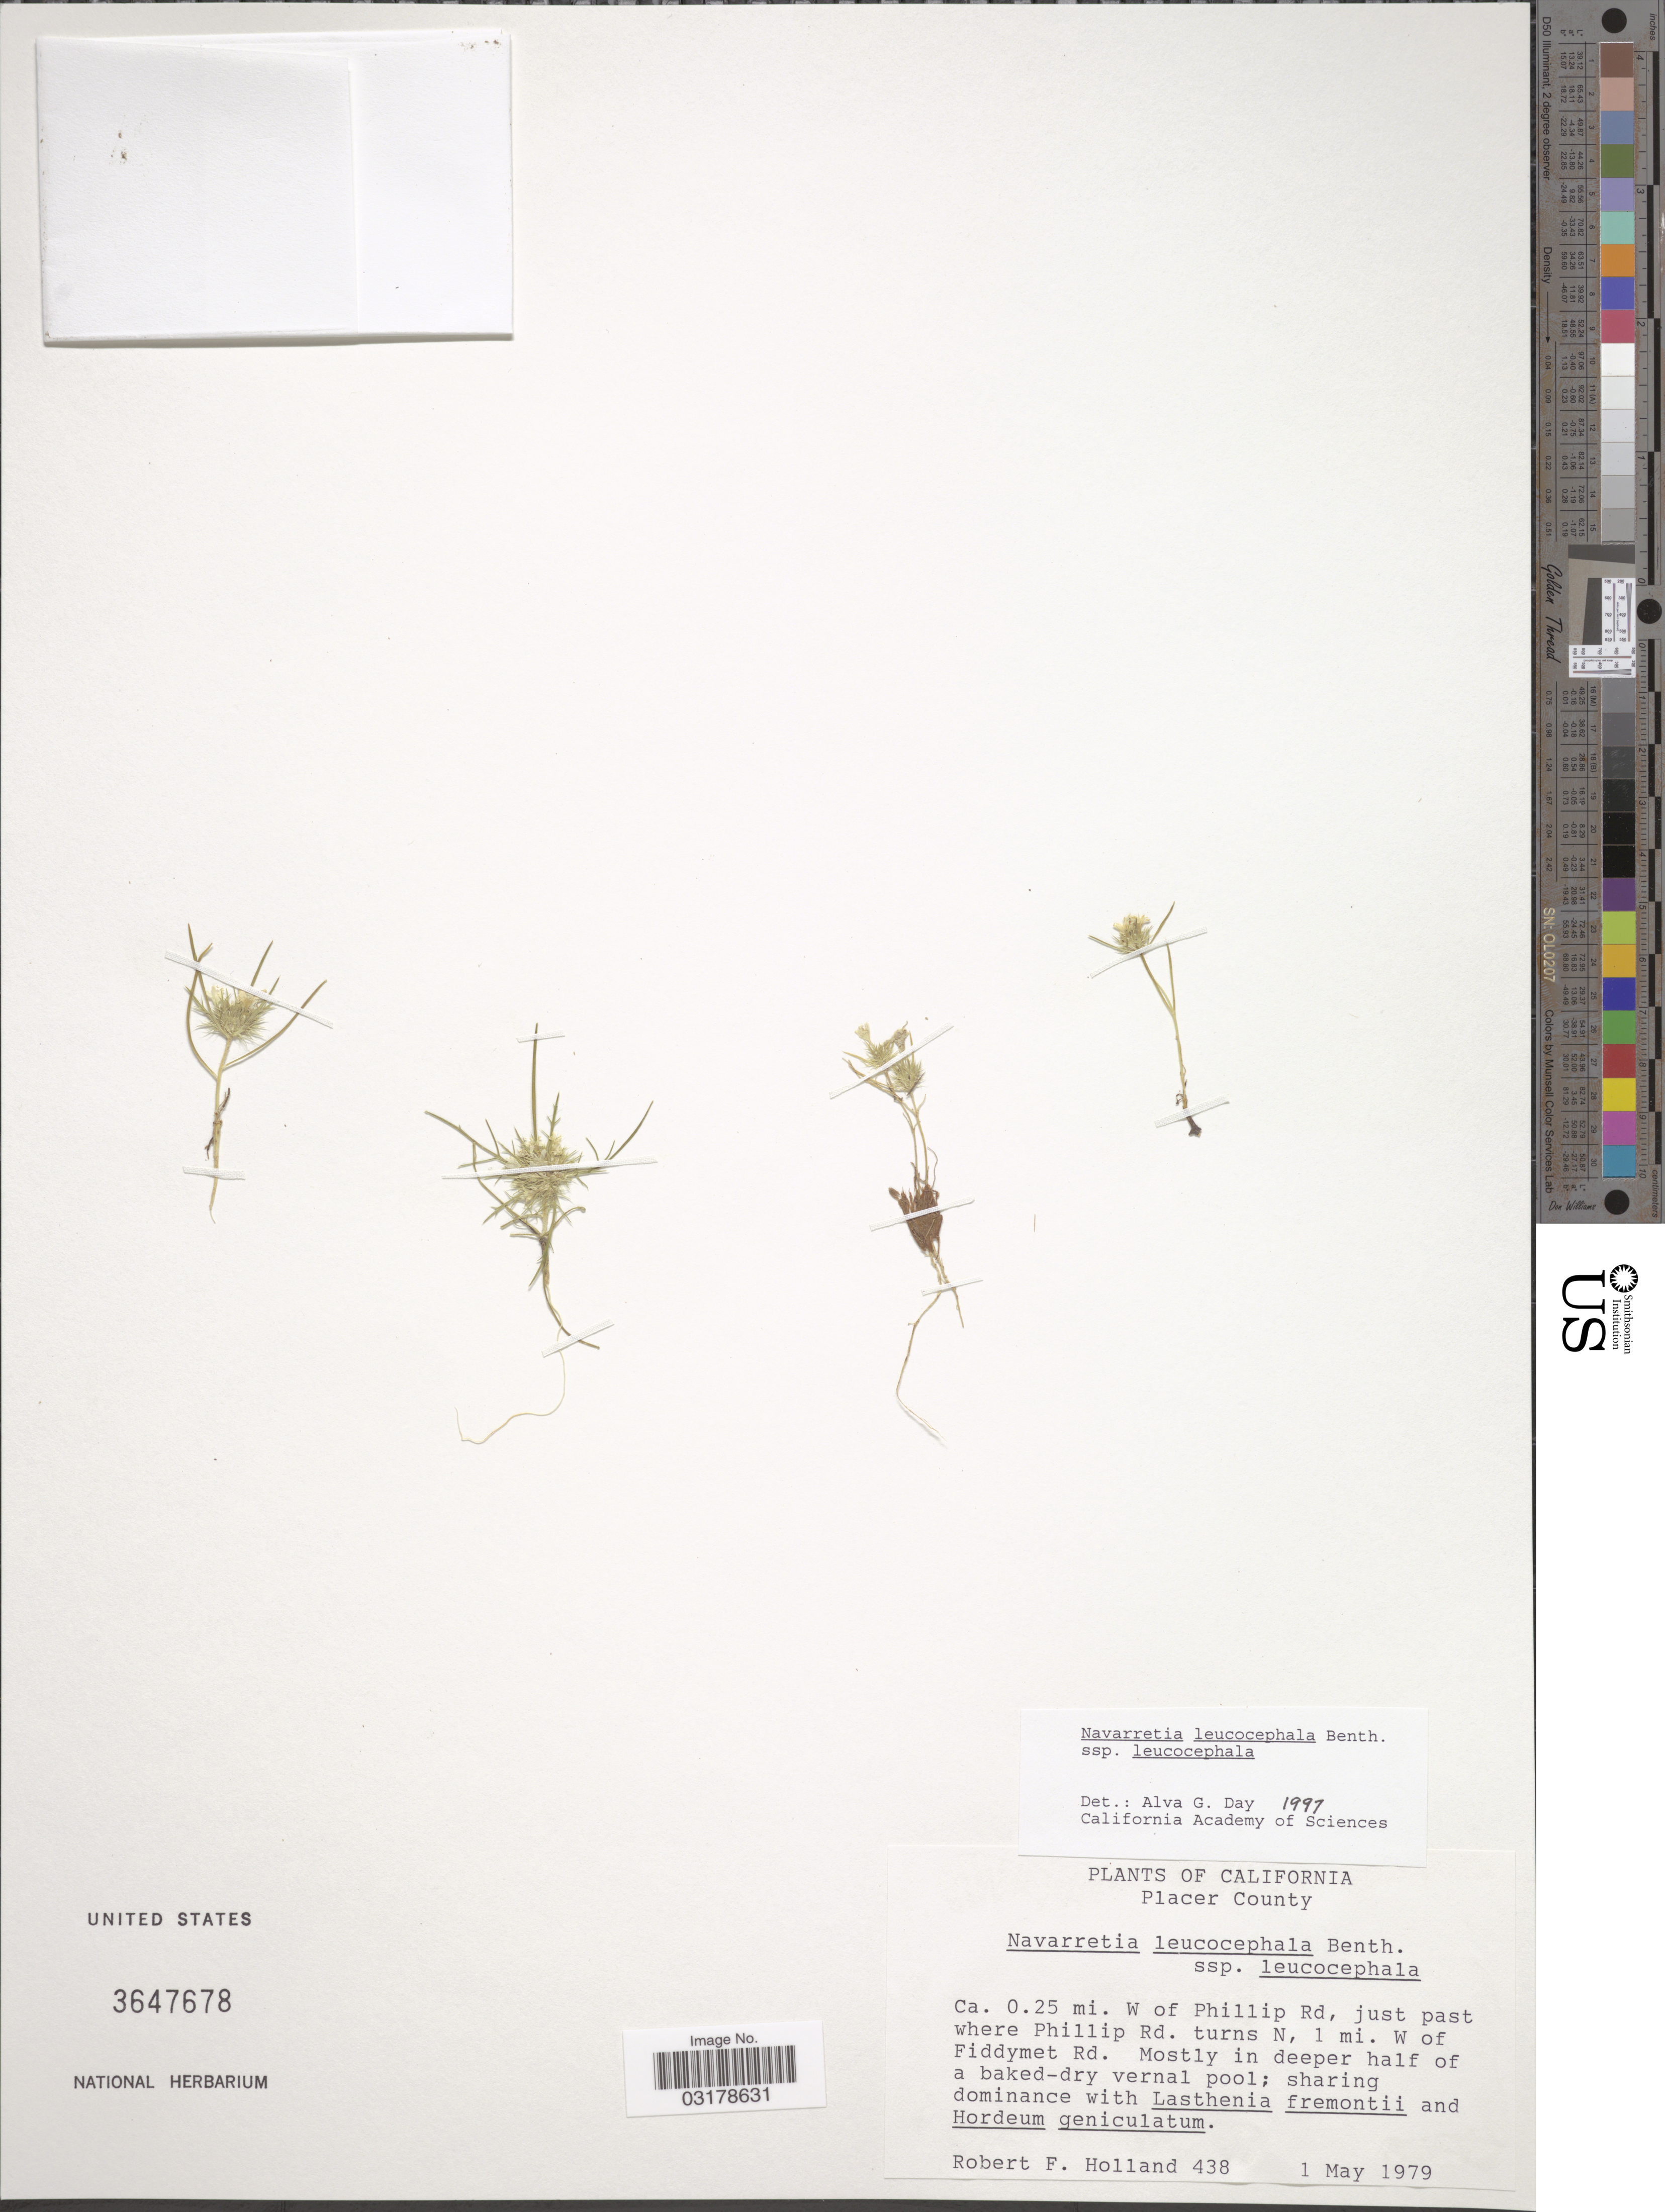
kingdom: Plantae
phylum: Tracheophyta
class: Magnoliopsida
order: Ericales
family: Polemoniaceae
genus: Navarretia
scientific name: Navarretia leucocephala subsp. leucocephala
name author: Benth.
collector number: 438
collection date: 1979-05-01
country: United States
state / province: California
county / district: Placer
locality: Placer County. Ca. 0.25 mi. W of Phillip Rd, just past where Phillip Rd. turns N, 1 mi. W of Fiddymet Rd.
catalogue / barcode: US 3647678